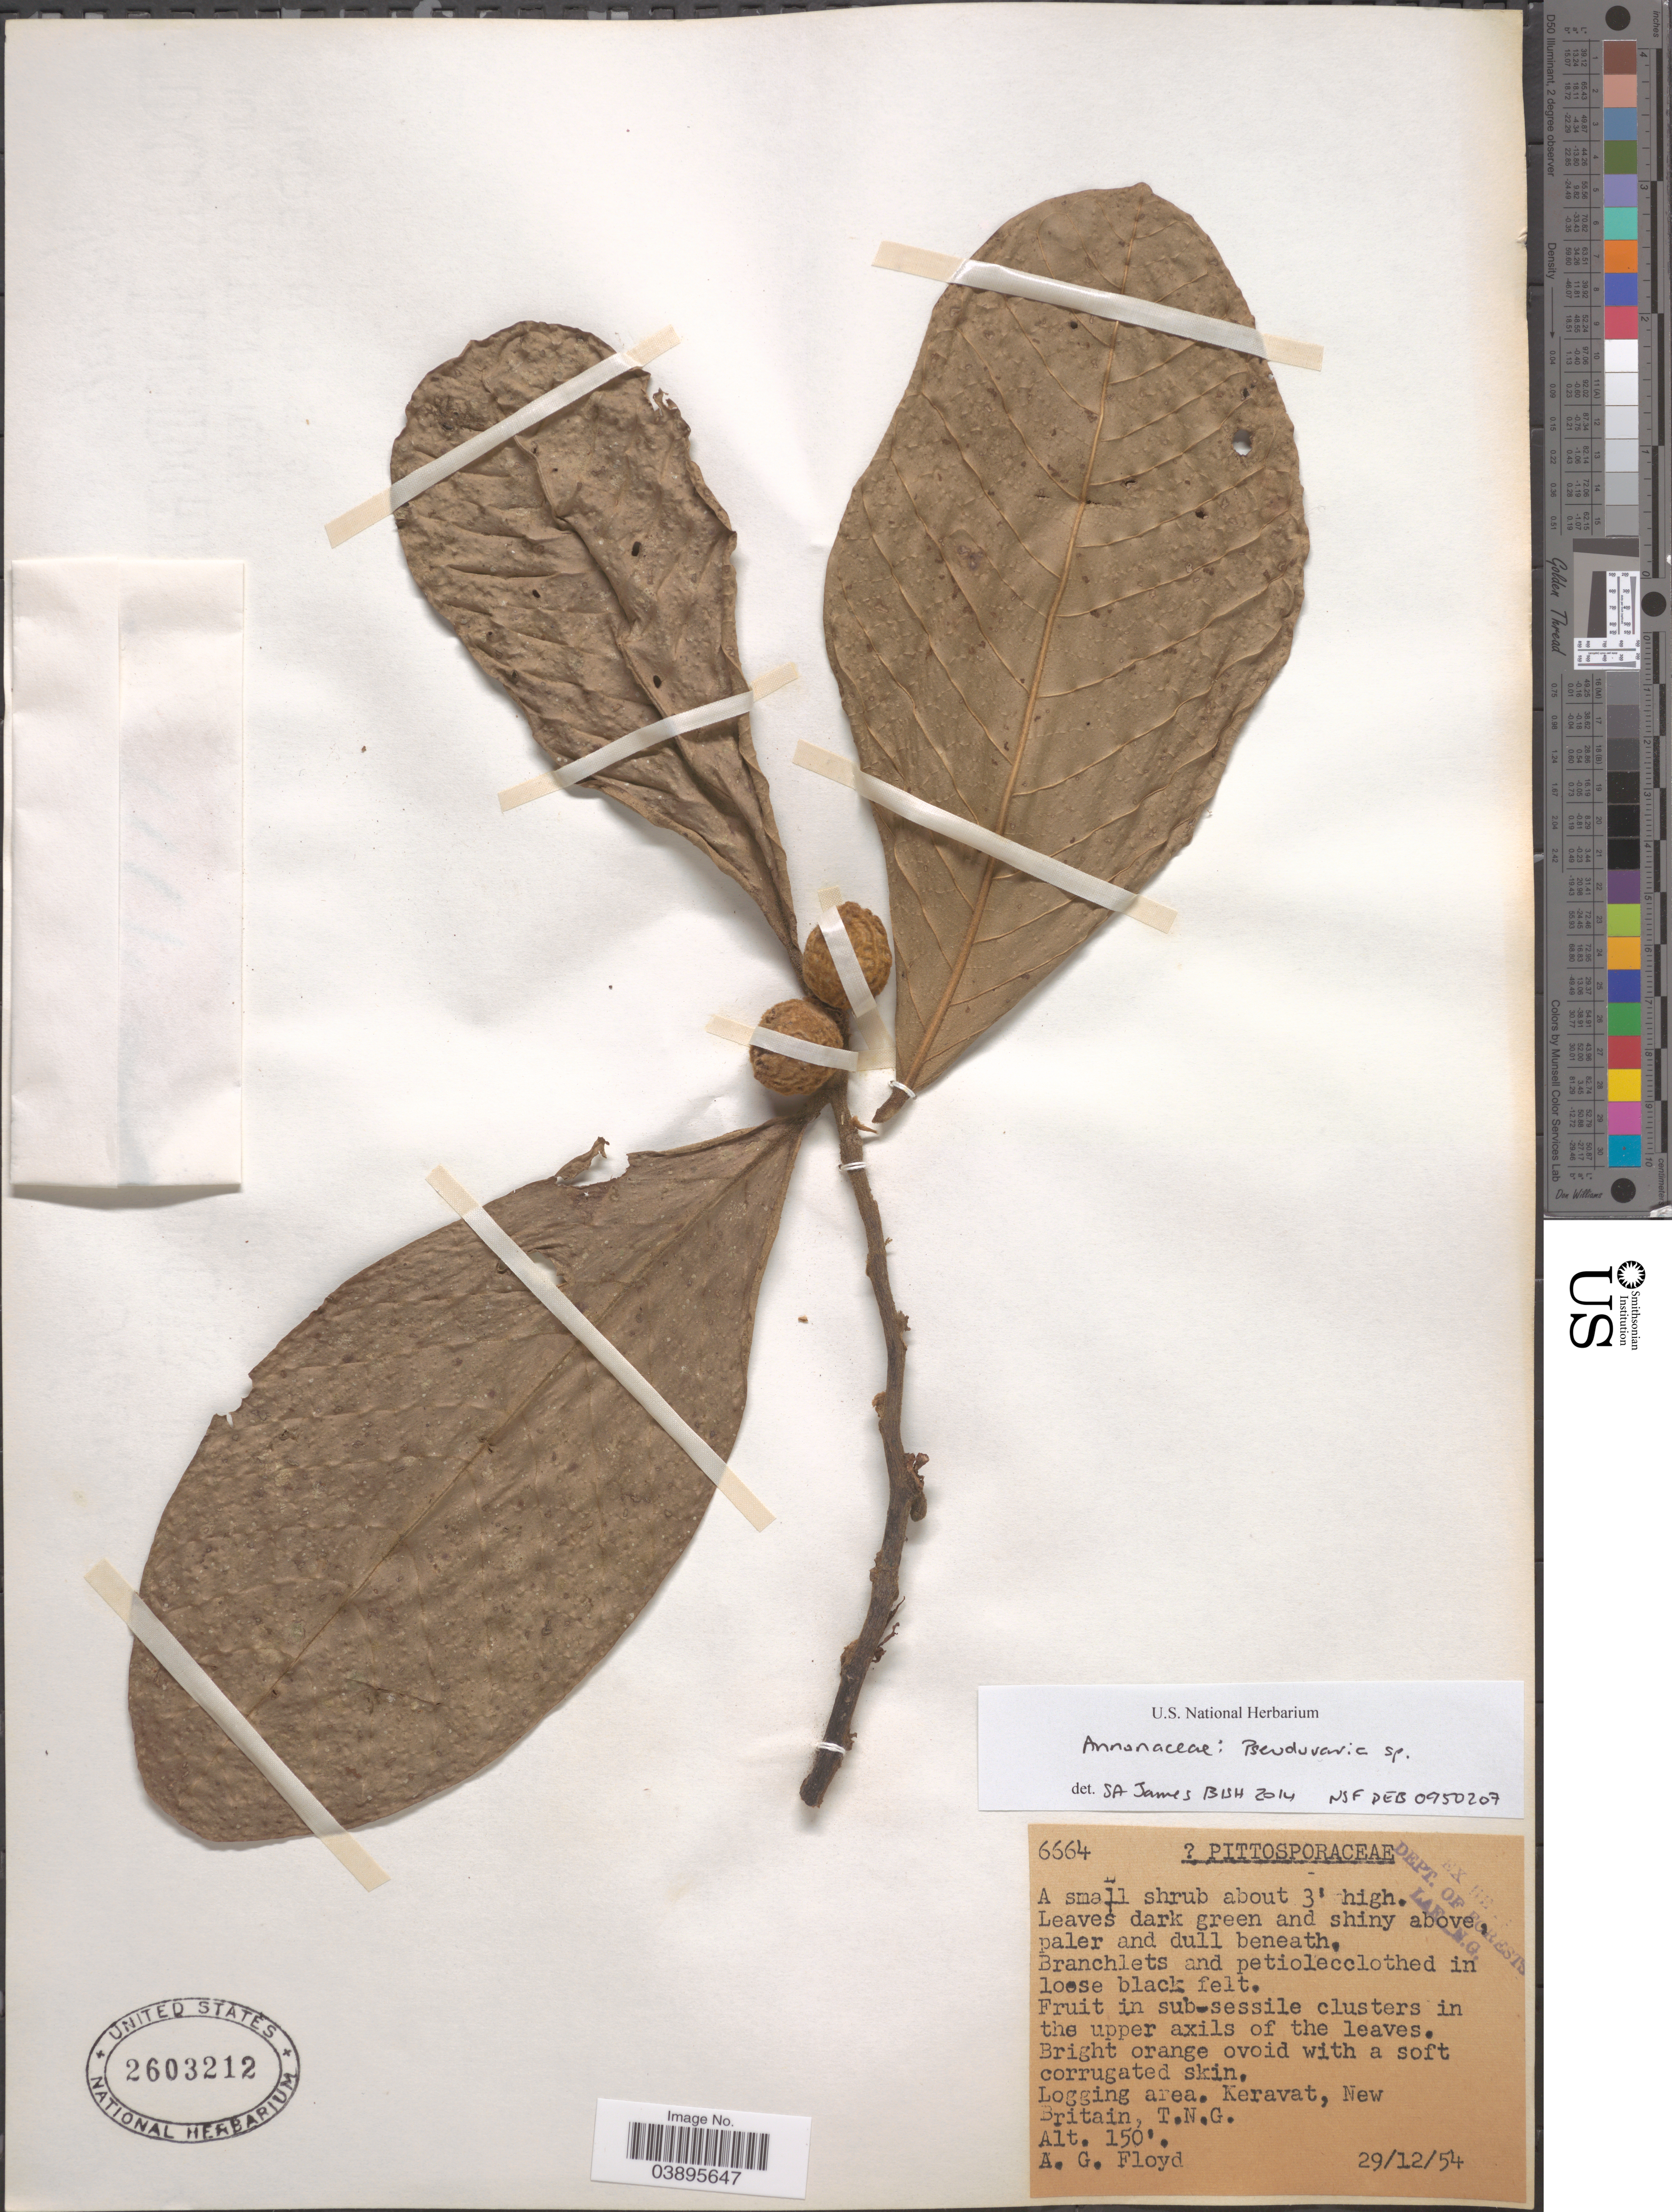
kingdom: Plantae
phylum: Tracheophyta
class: Magnoliopsida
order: Magnoliales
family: Annonaceae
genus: Pseuduvaria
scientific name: Pseuduvaria sp.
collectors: A. G. Floyd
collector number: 6664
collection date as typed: Transcribed d/m/y: 29/12/54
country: Papua New Guinea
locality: Logging area. Keravat, New Britain.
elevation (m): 46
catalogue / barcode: US 2603212